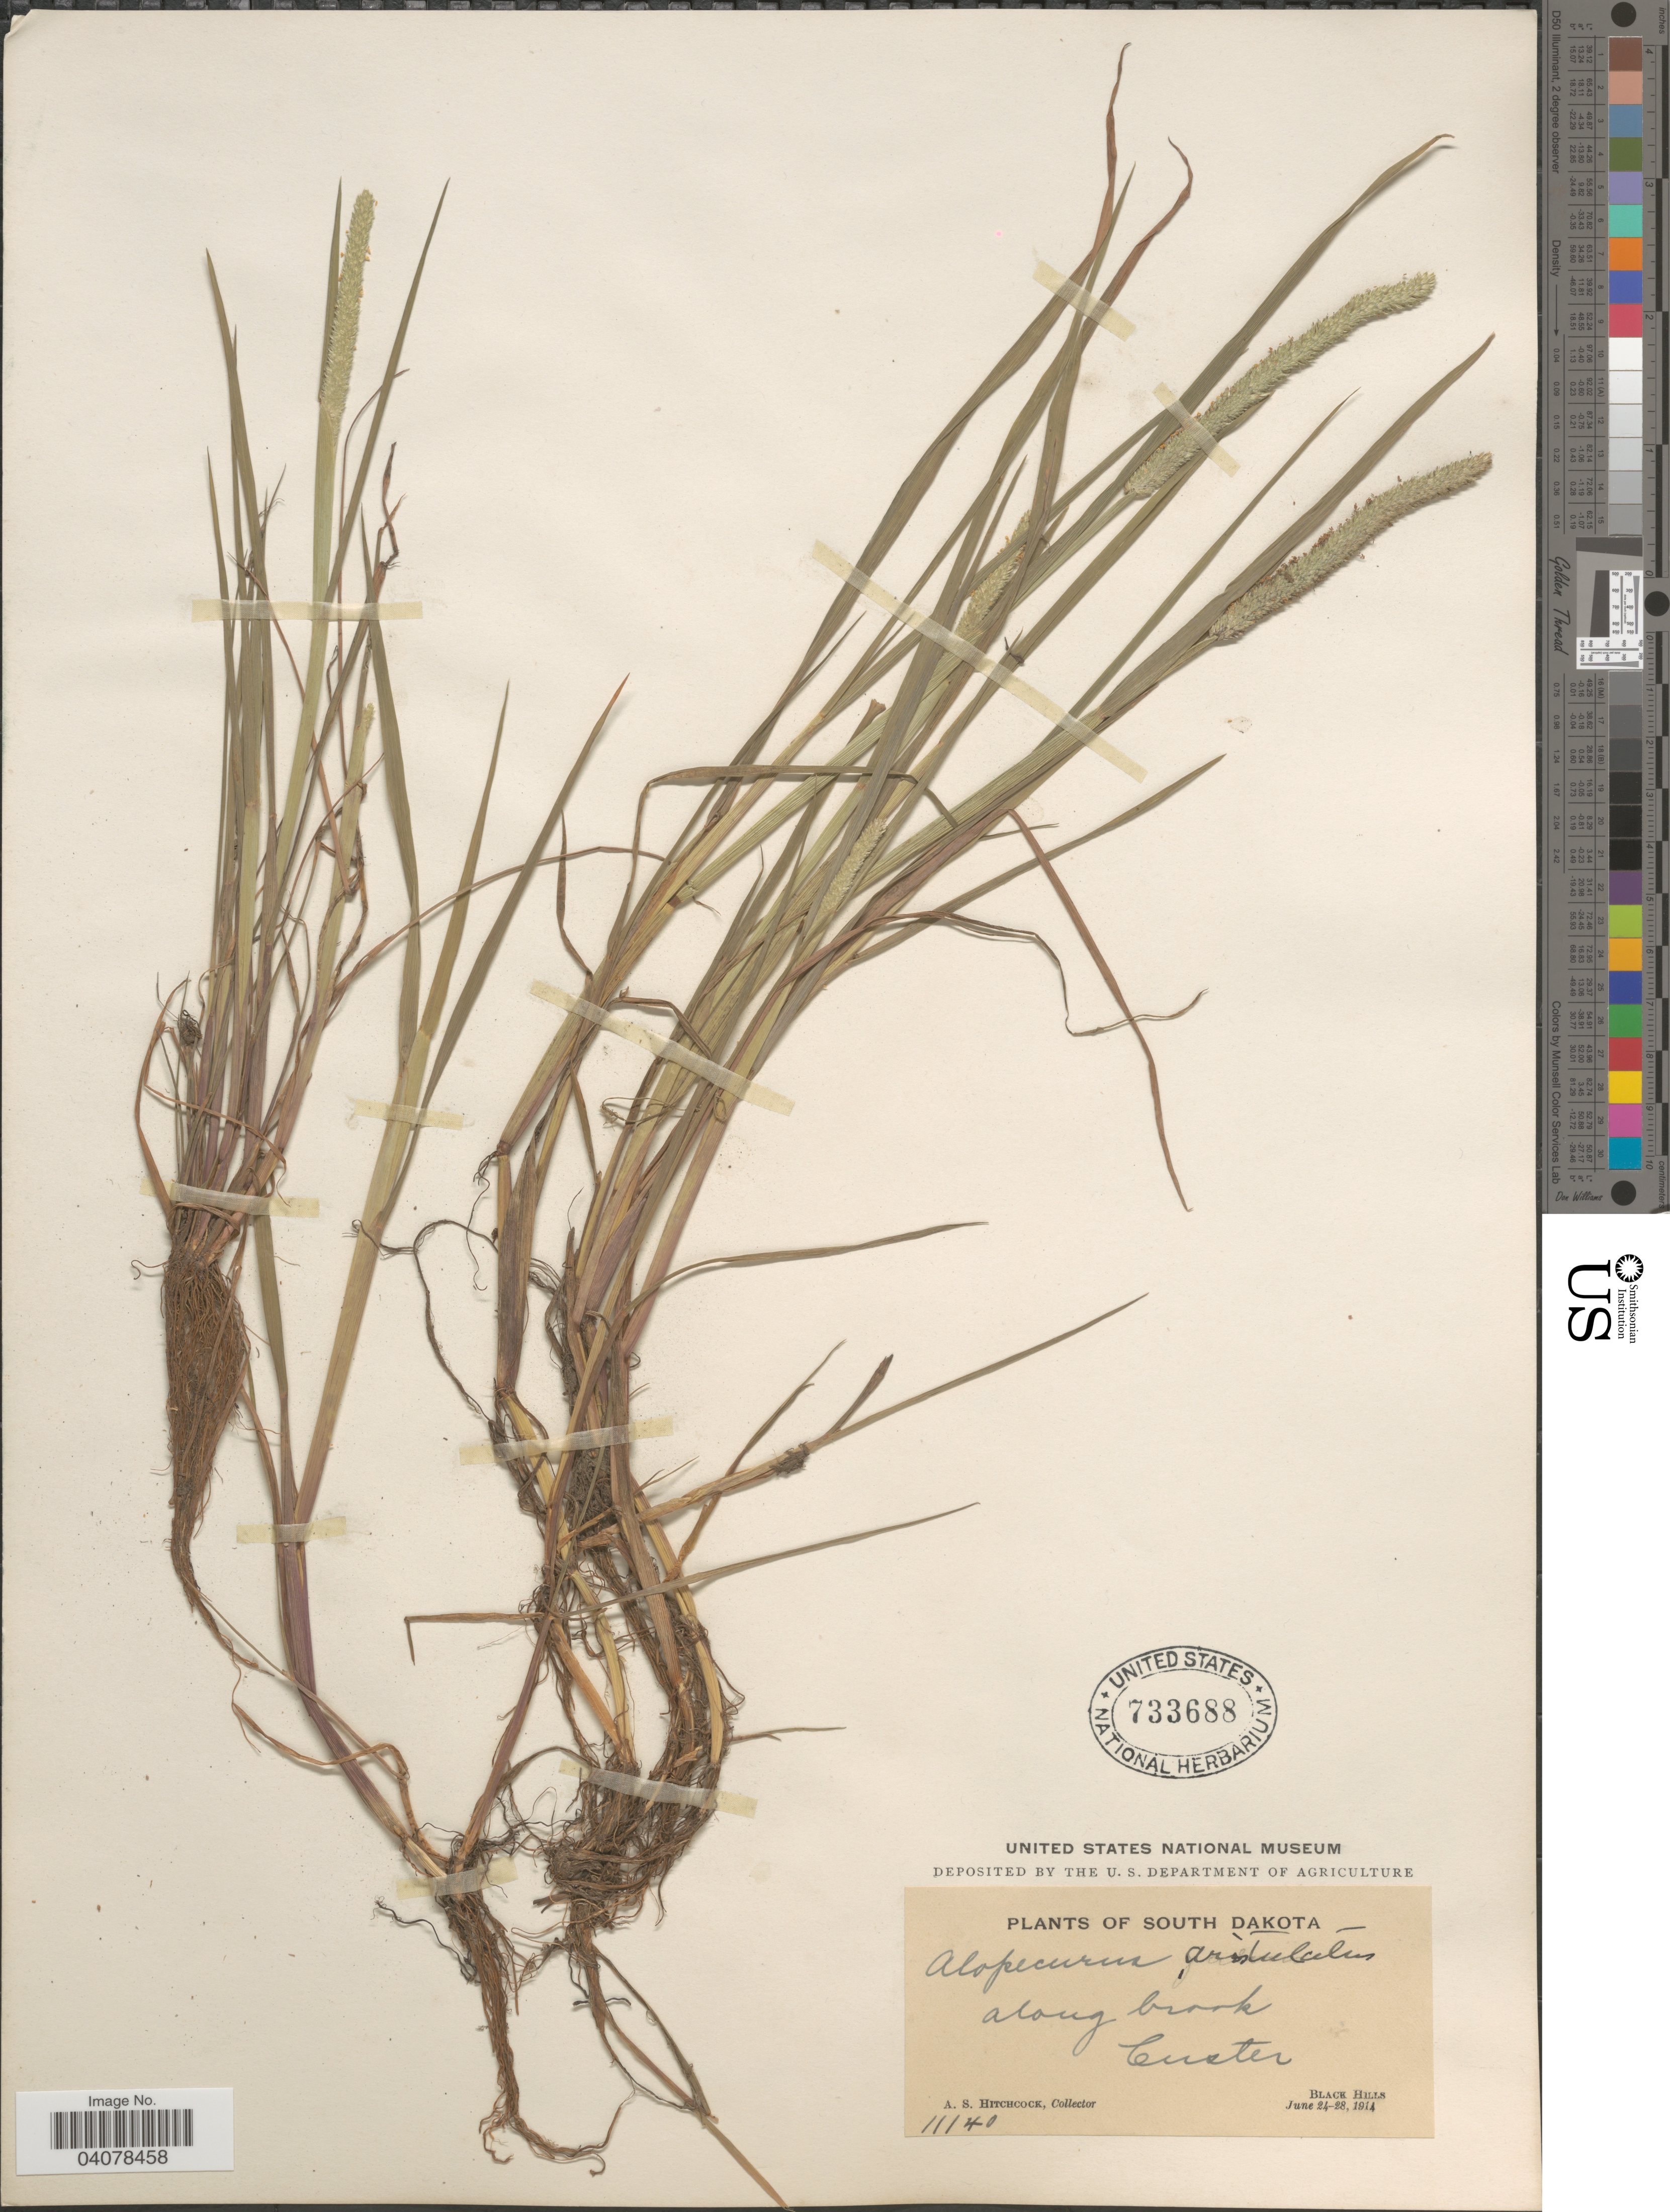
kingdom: Plantae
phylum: Tracheophyta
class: Liliopsida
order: Poales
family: Poaceae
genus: Alopecurus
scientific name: Alopecurus aequalis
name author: Sobol.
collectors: A. S. Hitchcock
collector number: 11140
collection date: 1914-06-24/1914-06-28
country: United States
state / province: South Dakota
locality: Along brook. Custer. Black Hills.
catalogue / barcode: US 733688